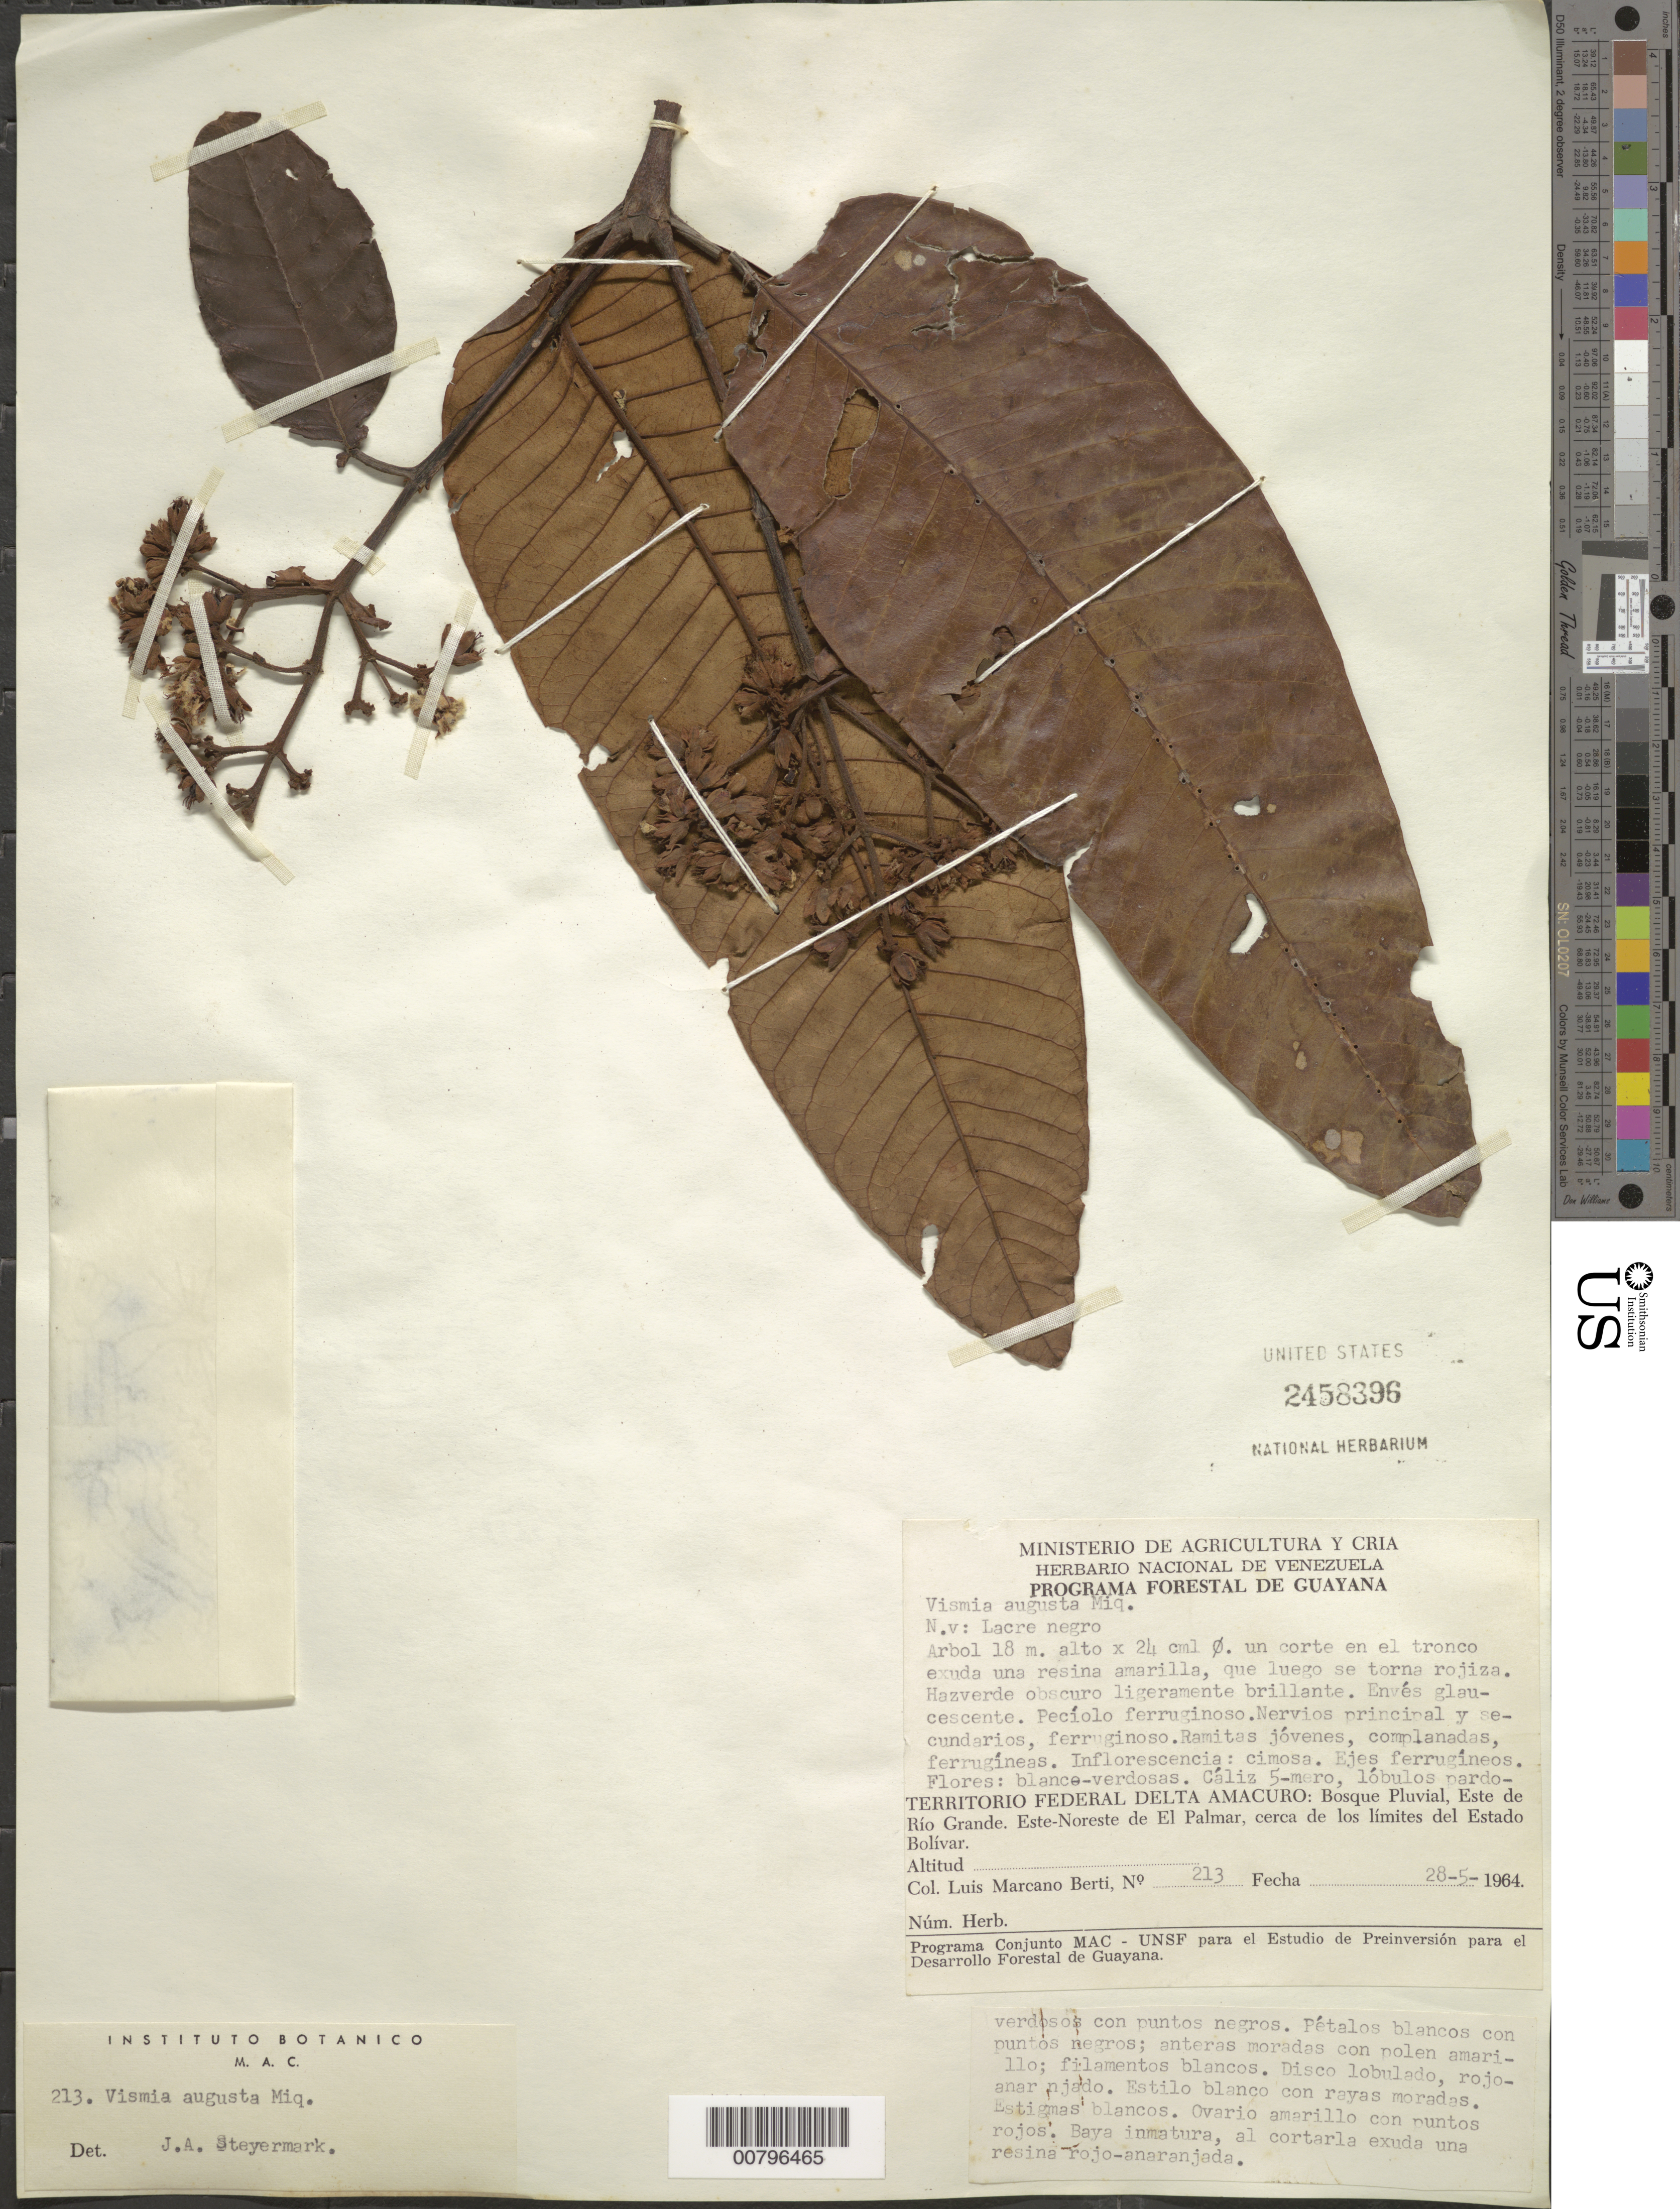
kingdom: Plantae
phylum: Tracheophyta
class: Magnoliopsida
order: Malpighiales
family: Hypericaceae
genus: Vismia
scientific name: Vismia angusta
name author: Miq.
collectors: L. Marcano-Berti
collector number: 213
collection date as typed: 28-May-64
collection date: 1964-05-28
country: Venezuela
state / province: Delta Amacuro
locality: Este de Río Grande, ENE de El Palmar, cerca de los limites del Estado Bolívar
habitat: Bosque pluvial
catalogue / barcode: US 2458396